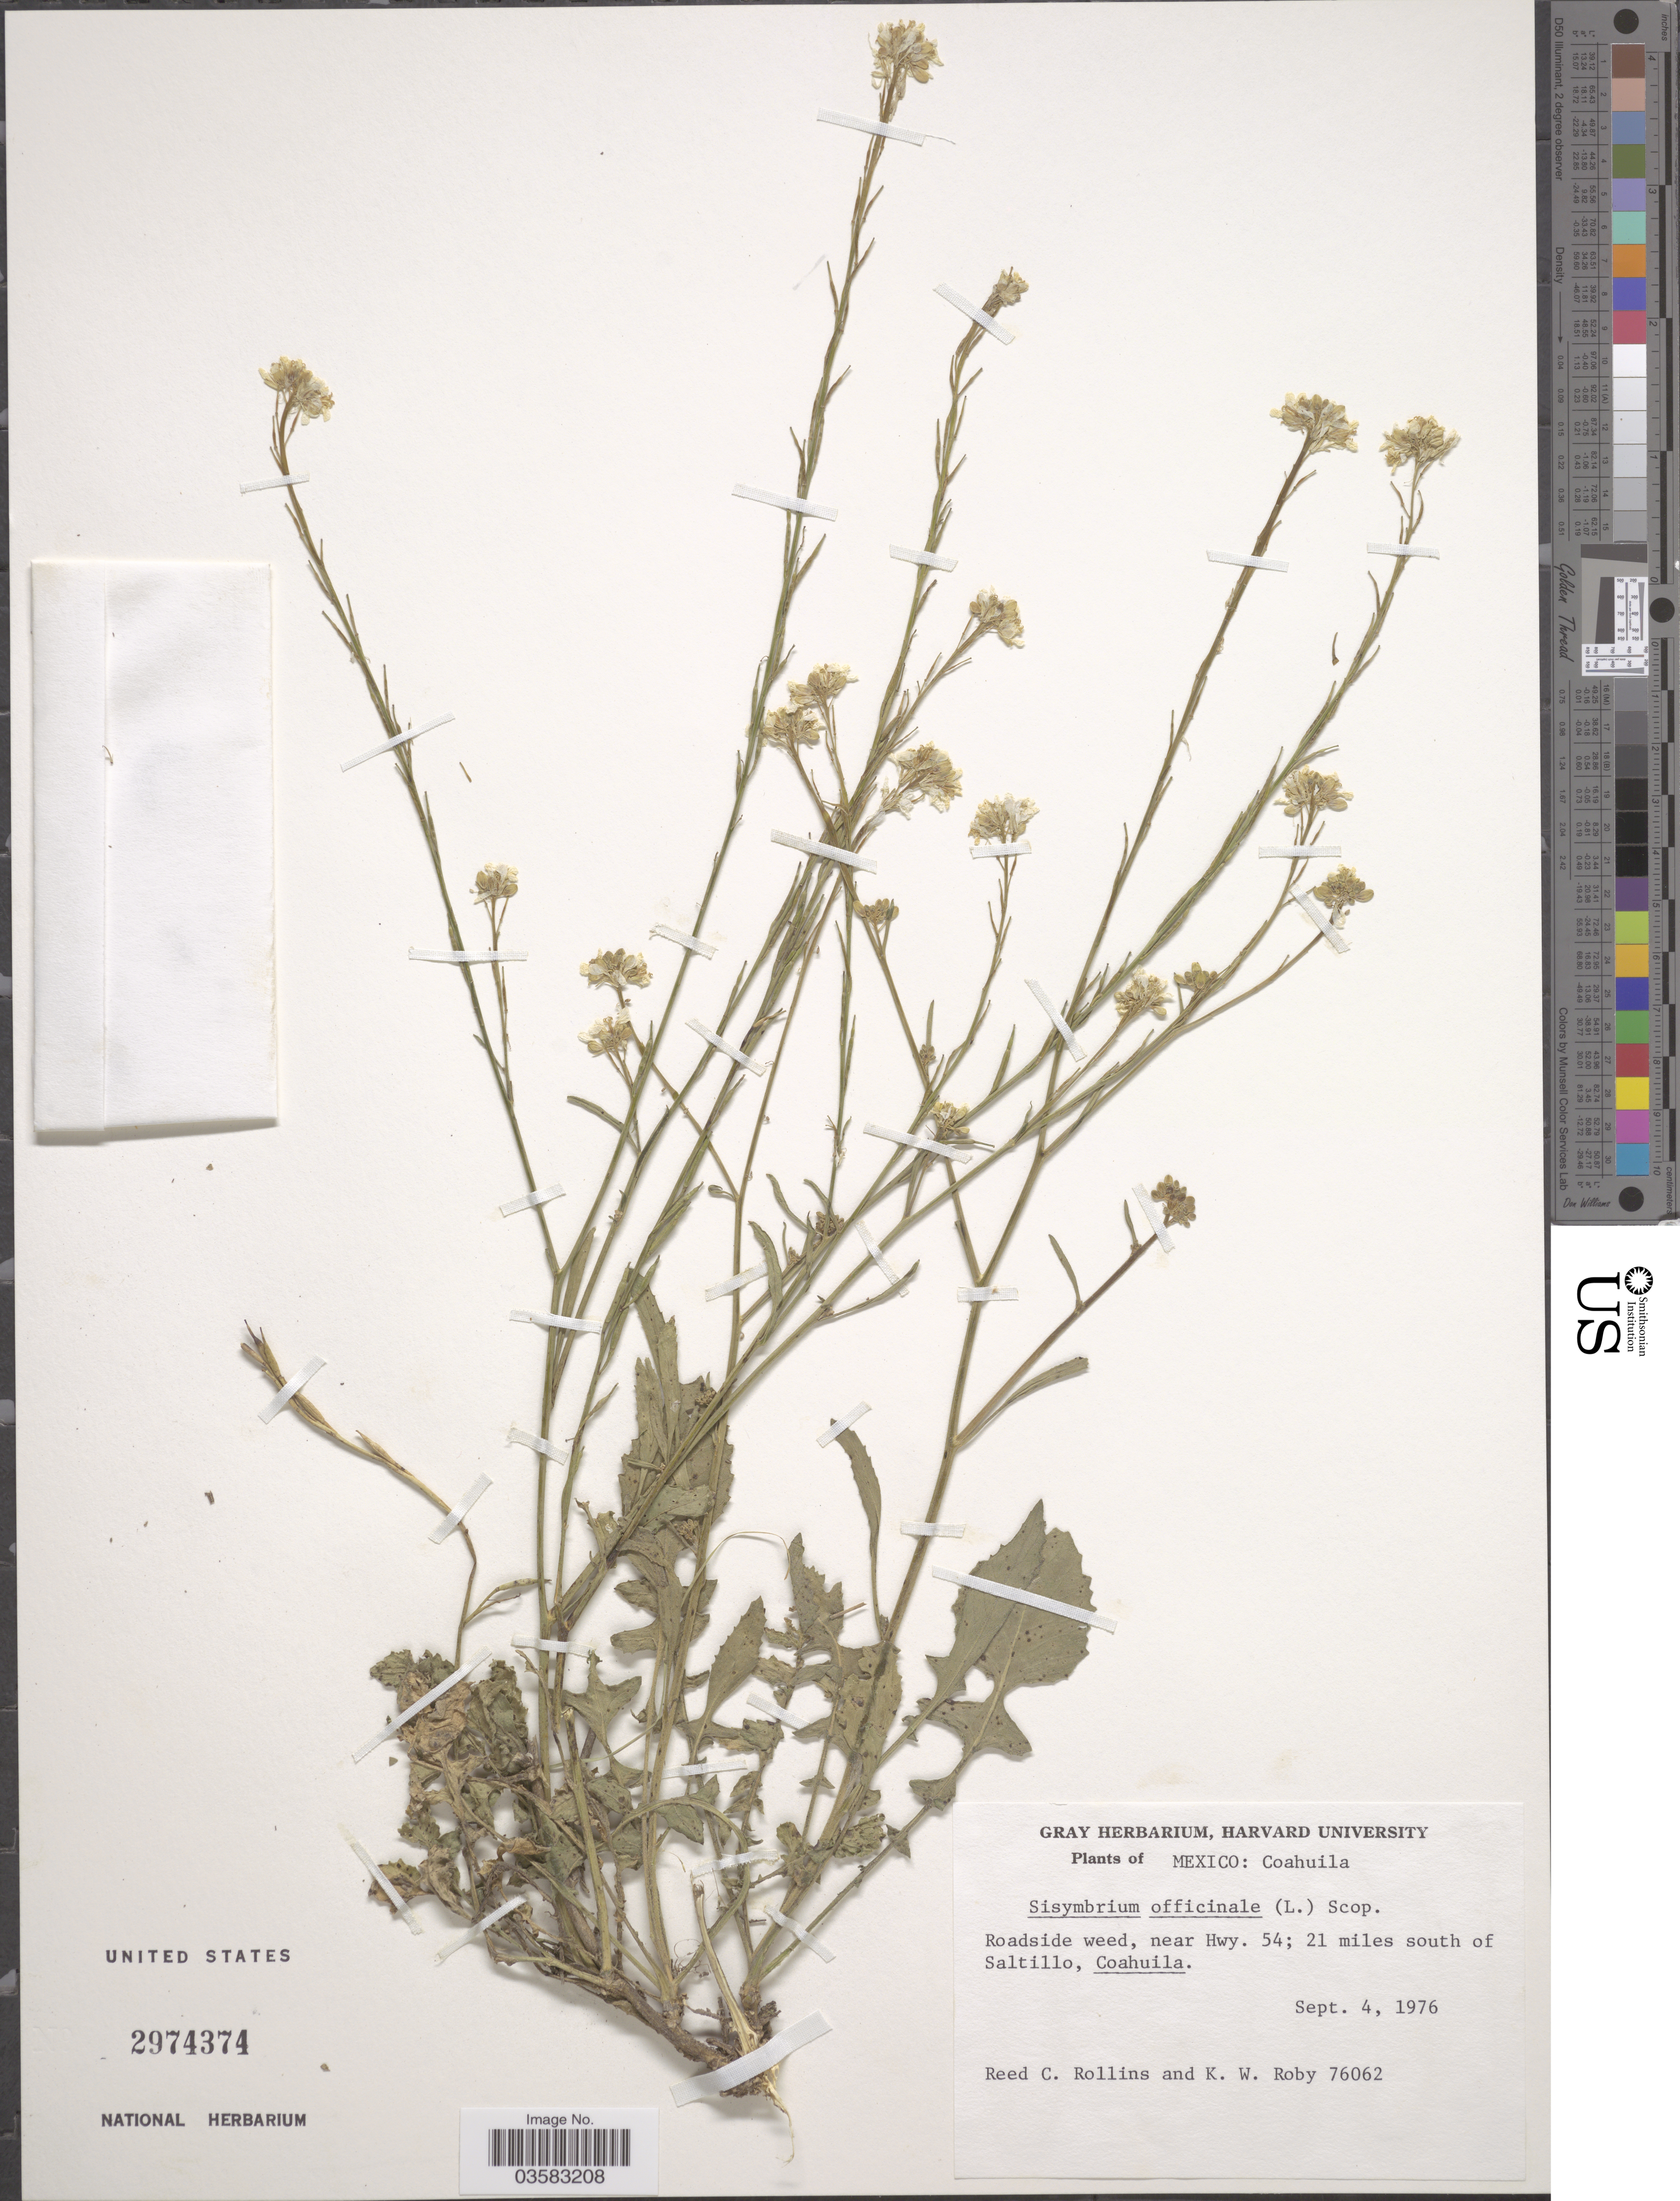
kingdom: Plantae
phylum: Tracheophyta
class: Magnoliopsida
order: Brassicales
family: Brassicaceae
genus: Sisymbrium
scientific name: Sisymbrium officinale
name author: (L.) Scop.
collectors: R. C. Rollins & K. W. Roby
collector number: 76062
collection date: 1976-09-04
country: Mexico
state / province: Coahuila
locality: Roadside weed, near Hwy. 54; 21 miles south of Saltillo.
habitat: roadside weed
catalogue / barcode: US 2974374